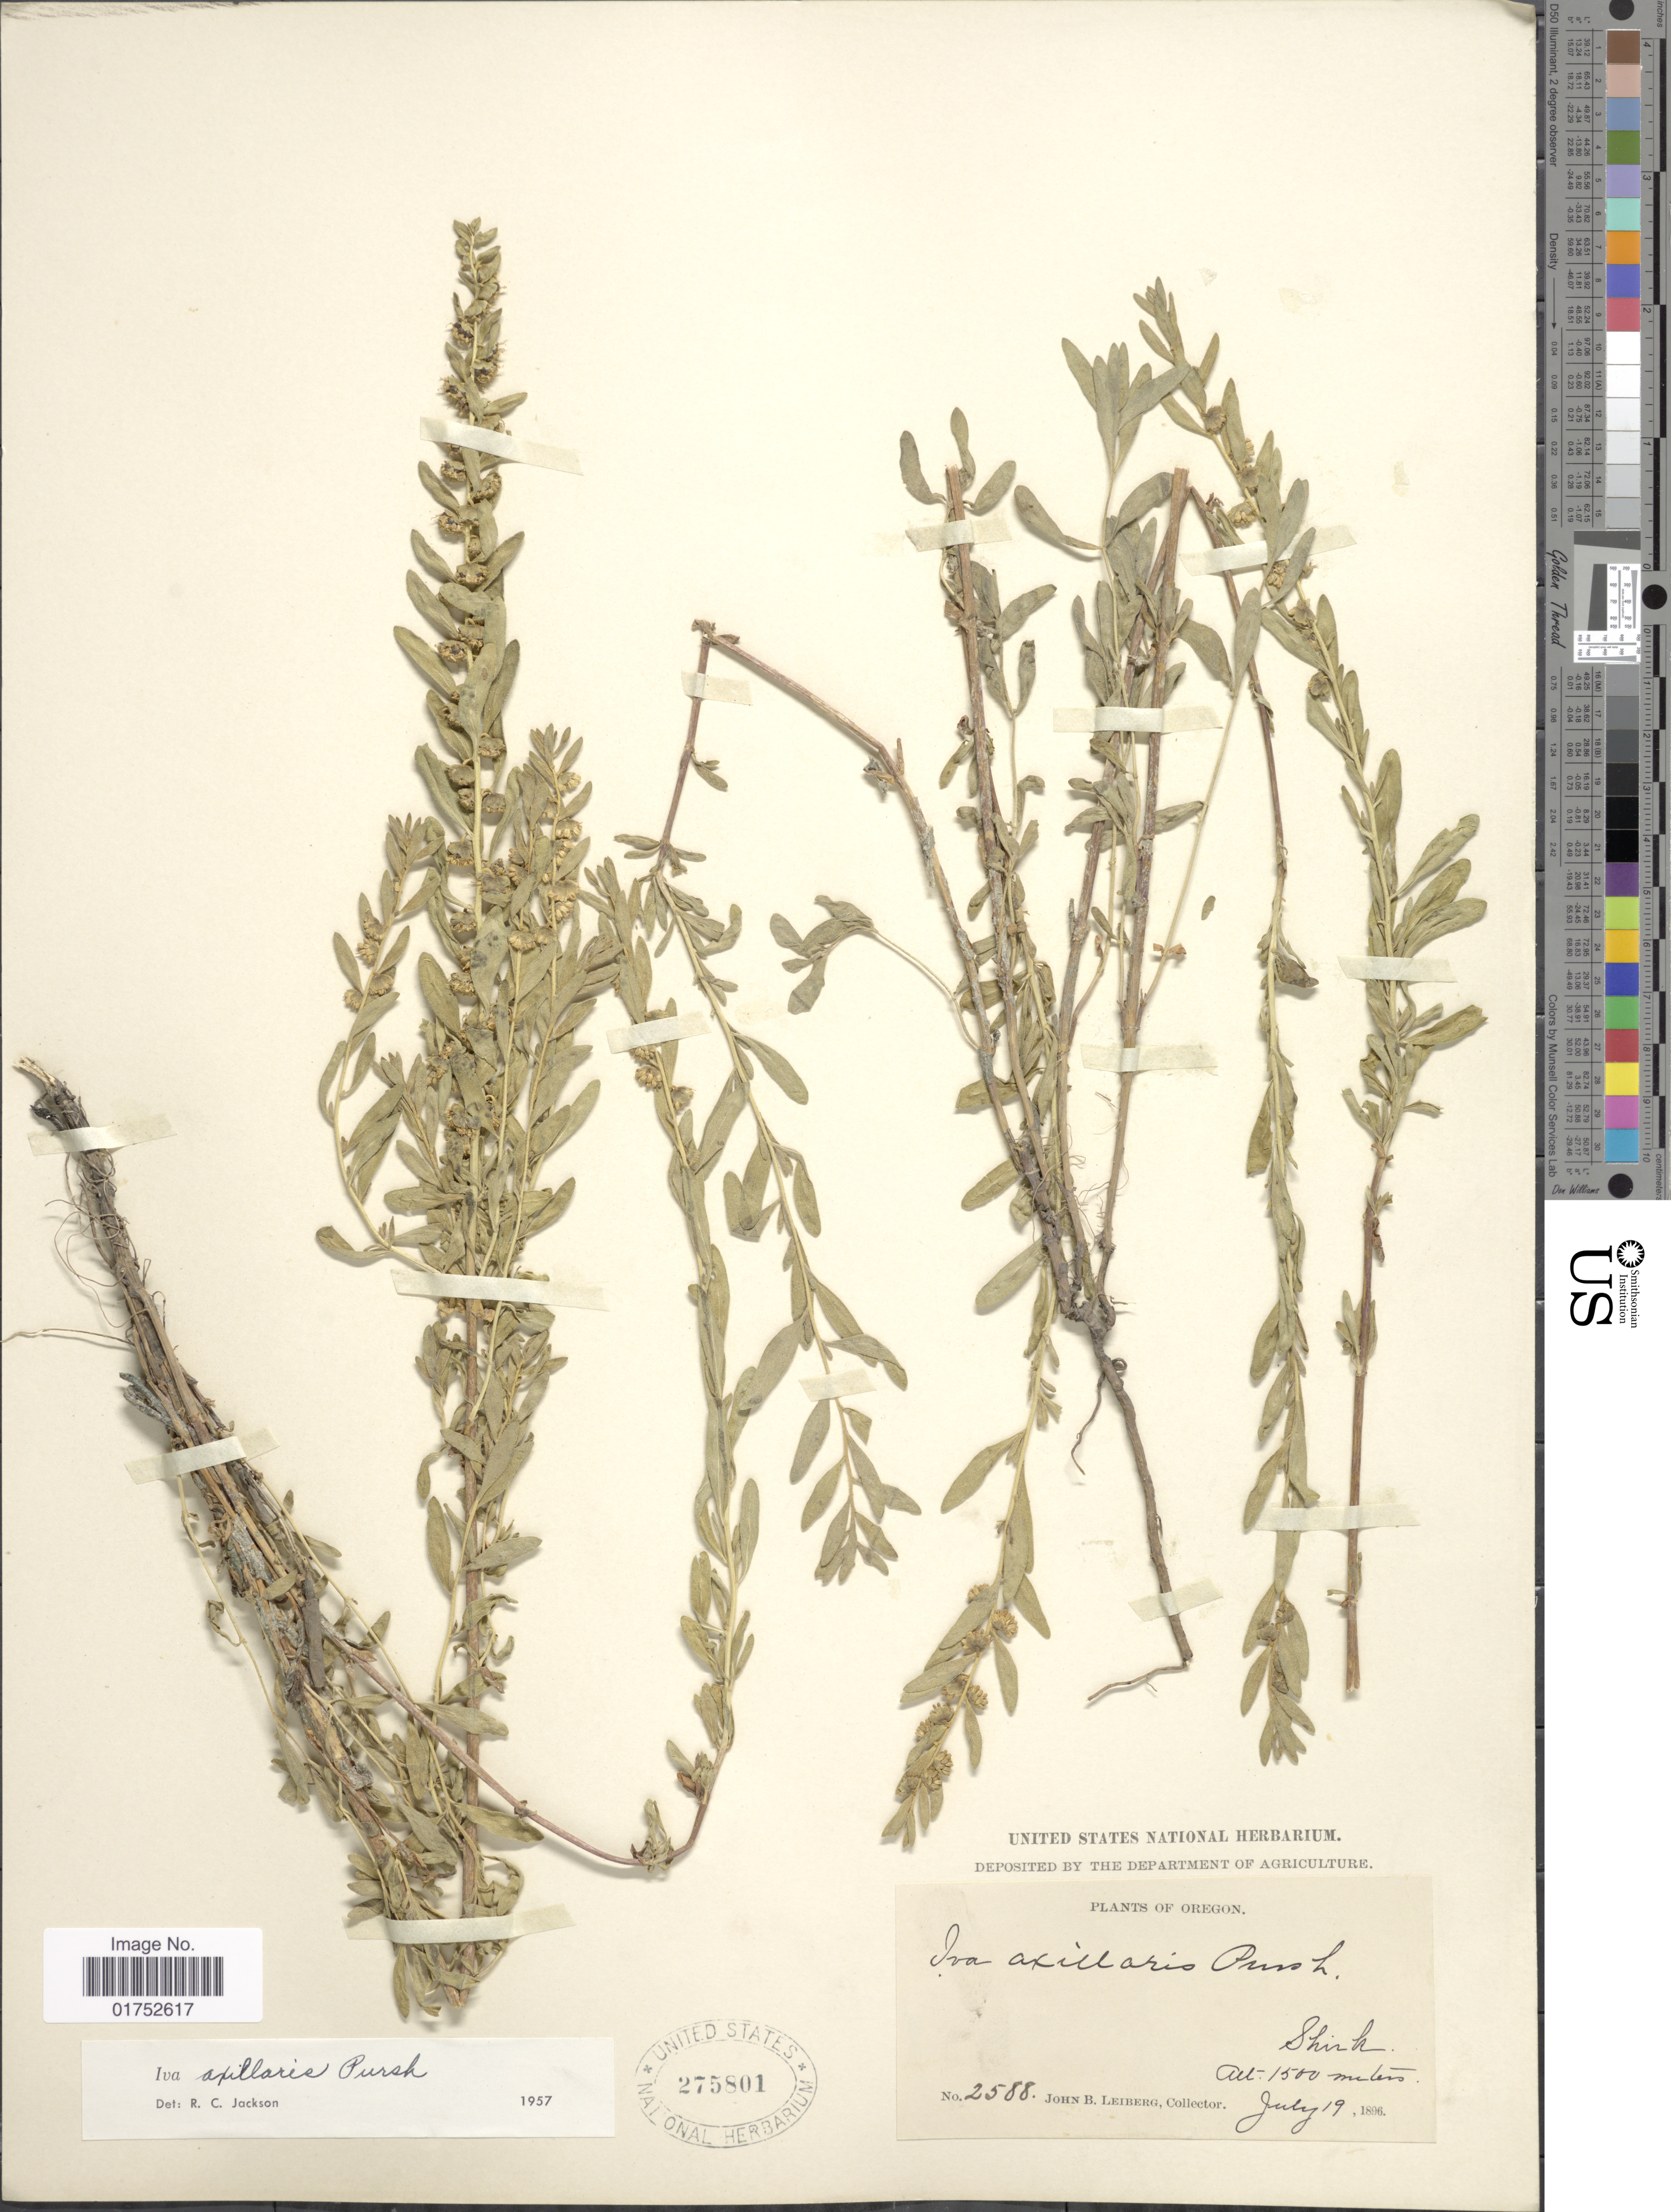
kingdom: Plantae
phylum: Tracheophyta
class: Magnoliopsida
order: Asterales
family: Asteraceae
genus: Iva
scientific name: Iva axillaris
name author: Pursh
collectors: J. Leiberg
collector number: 2588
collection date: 1896-07-19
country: United States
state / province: Oregon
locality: Shirk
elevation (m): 1500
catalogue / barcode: US 275801